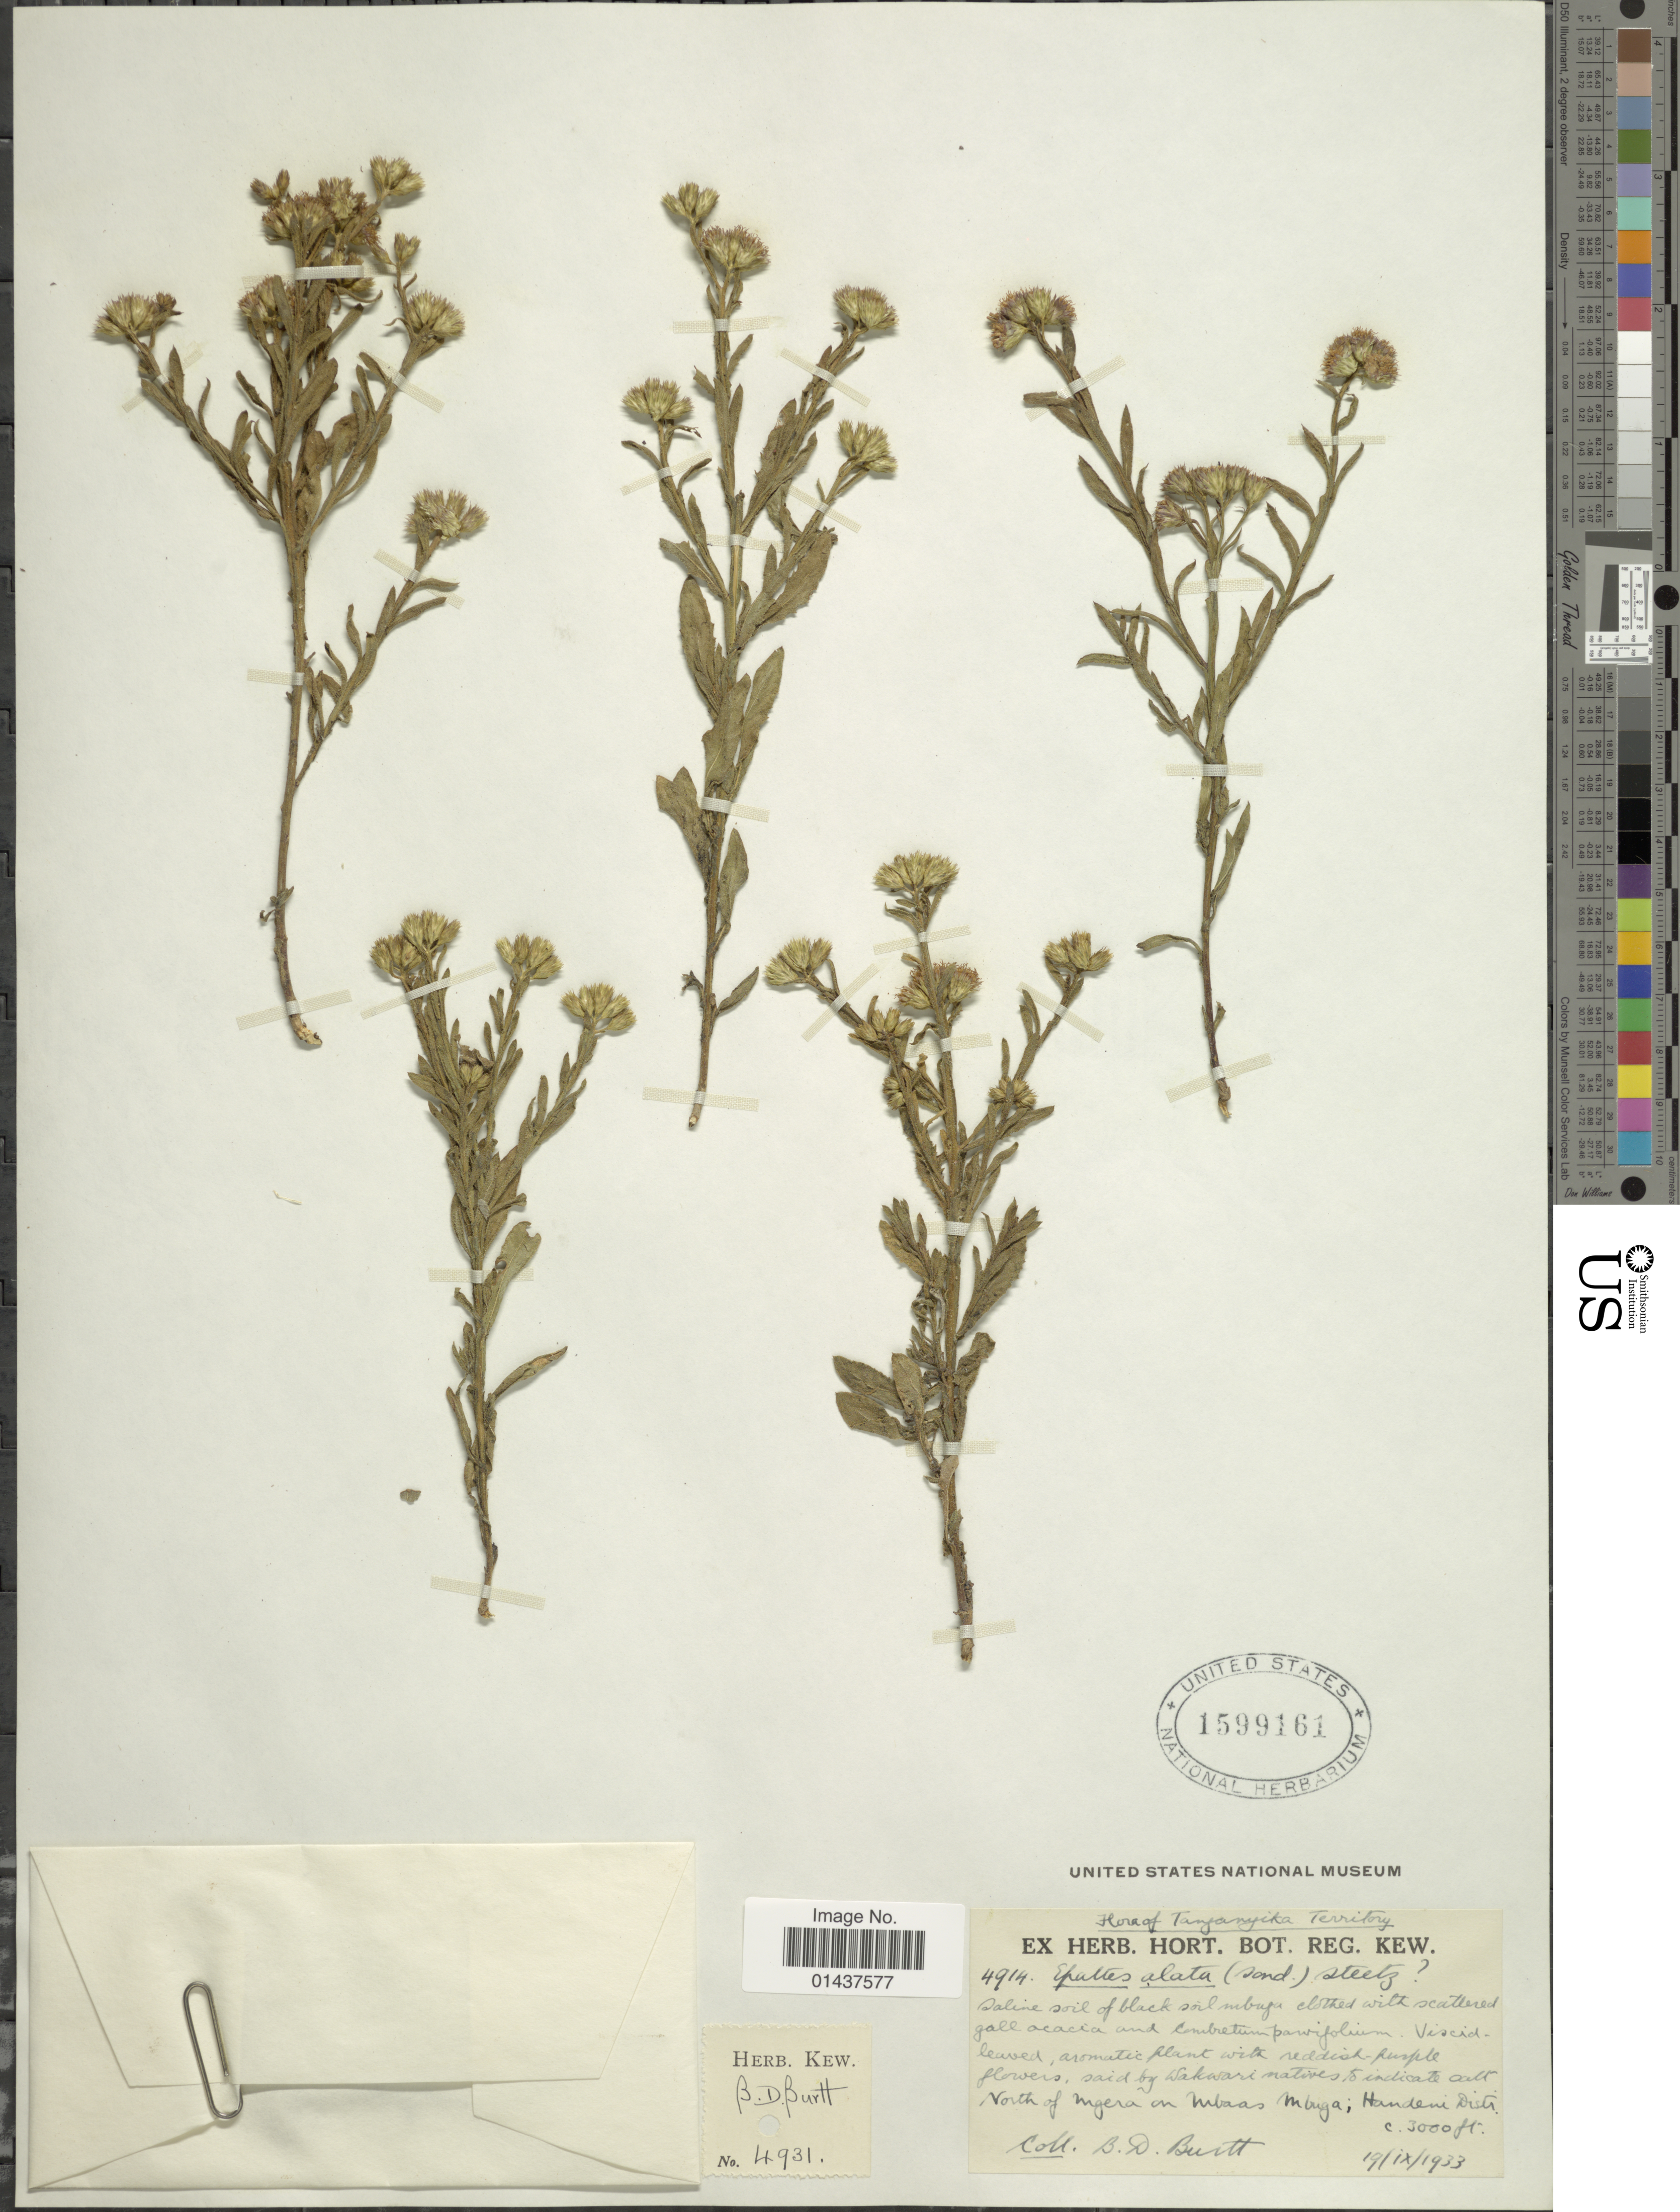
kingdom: Plantae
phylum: Tracheophyta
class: Magnoliopsida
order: Asterales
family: Asteraceae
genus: Epaltes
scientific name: Epaltes alata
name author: (Sond.) Steetz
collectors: B. D. Burtt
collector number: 4914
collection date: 1933-09-19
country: Tanzania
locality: Tanganyika Territory, North of Mgera on Mbaas Mbuga; Handeni Distr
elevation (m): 914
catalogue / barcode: US 1599161